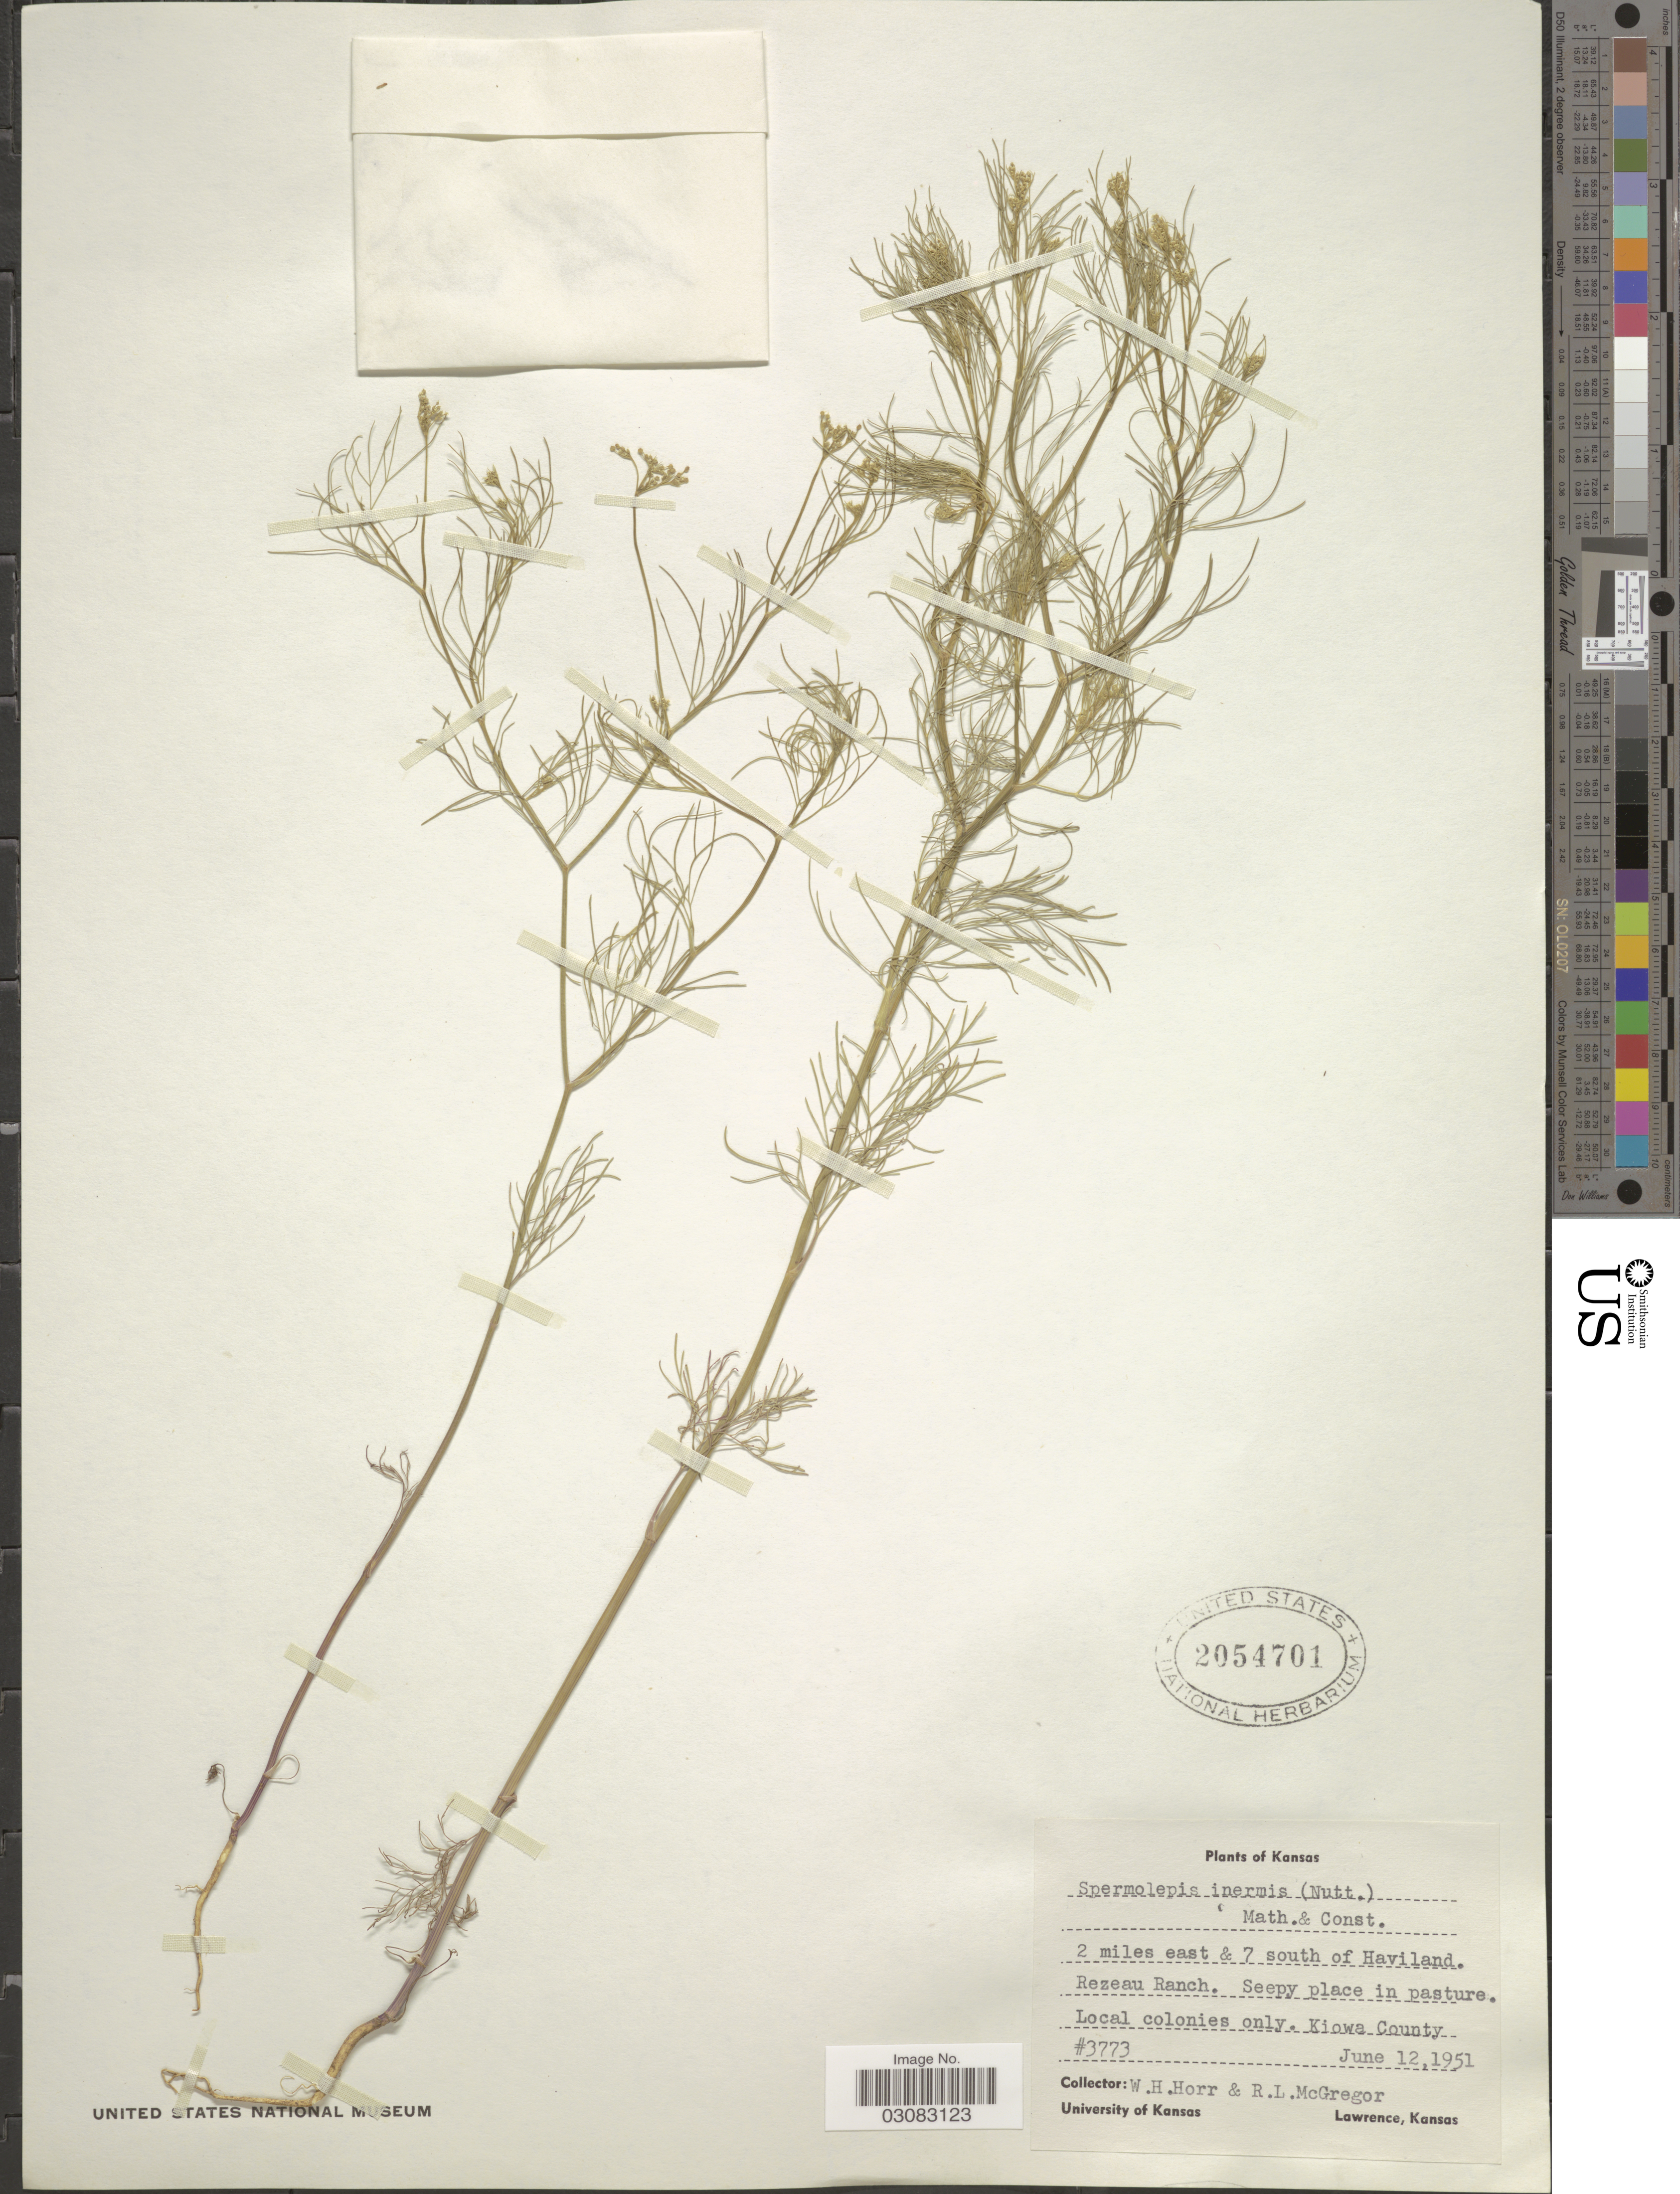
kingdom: Plantae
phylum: Tracheophyta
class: Magnoliopsida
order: Apiales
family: Apiaceae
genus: Spermolepis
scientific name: Spermolepis inermis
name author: (Nutt. ex DC.) Mathias & Constance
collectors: W. H. Horr & R. McGregor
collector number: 3773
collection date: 1951-06-12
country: United States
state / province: Kansas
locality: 2 miles east & 7 south of Haviland. Rezeau Ranch. Local colonies only. Kiowa County.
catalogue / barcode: US 2054701